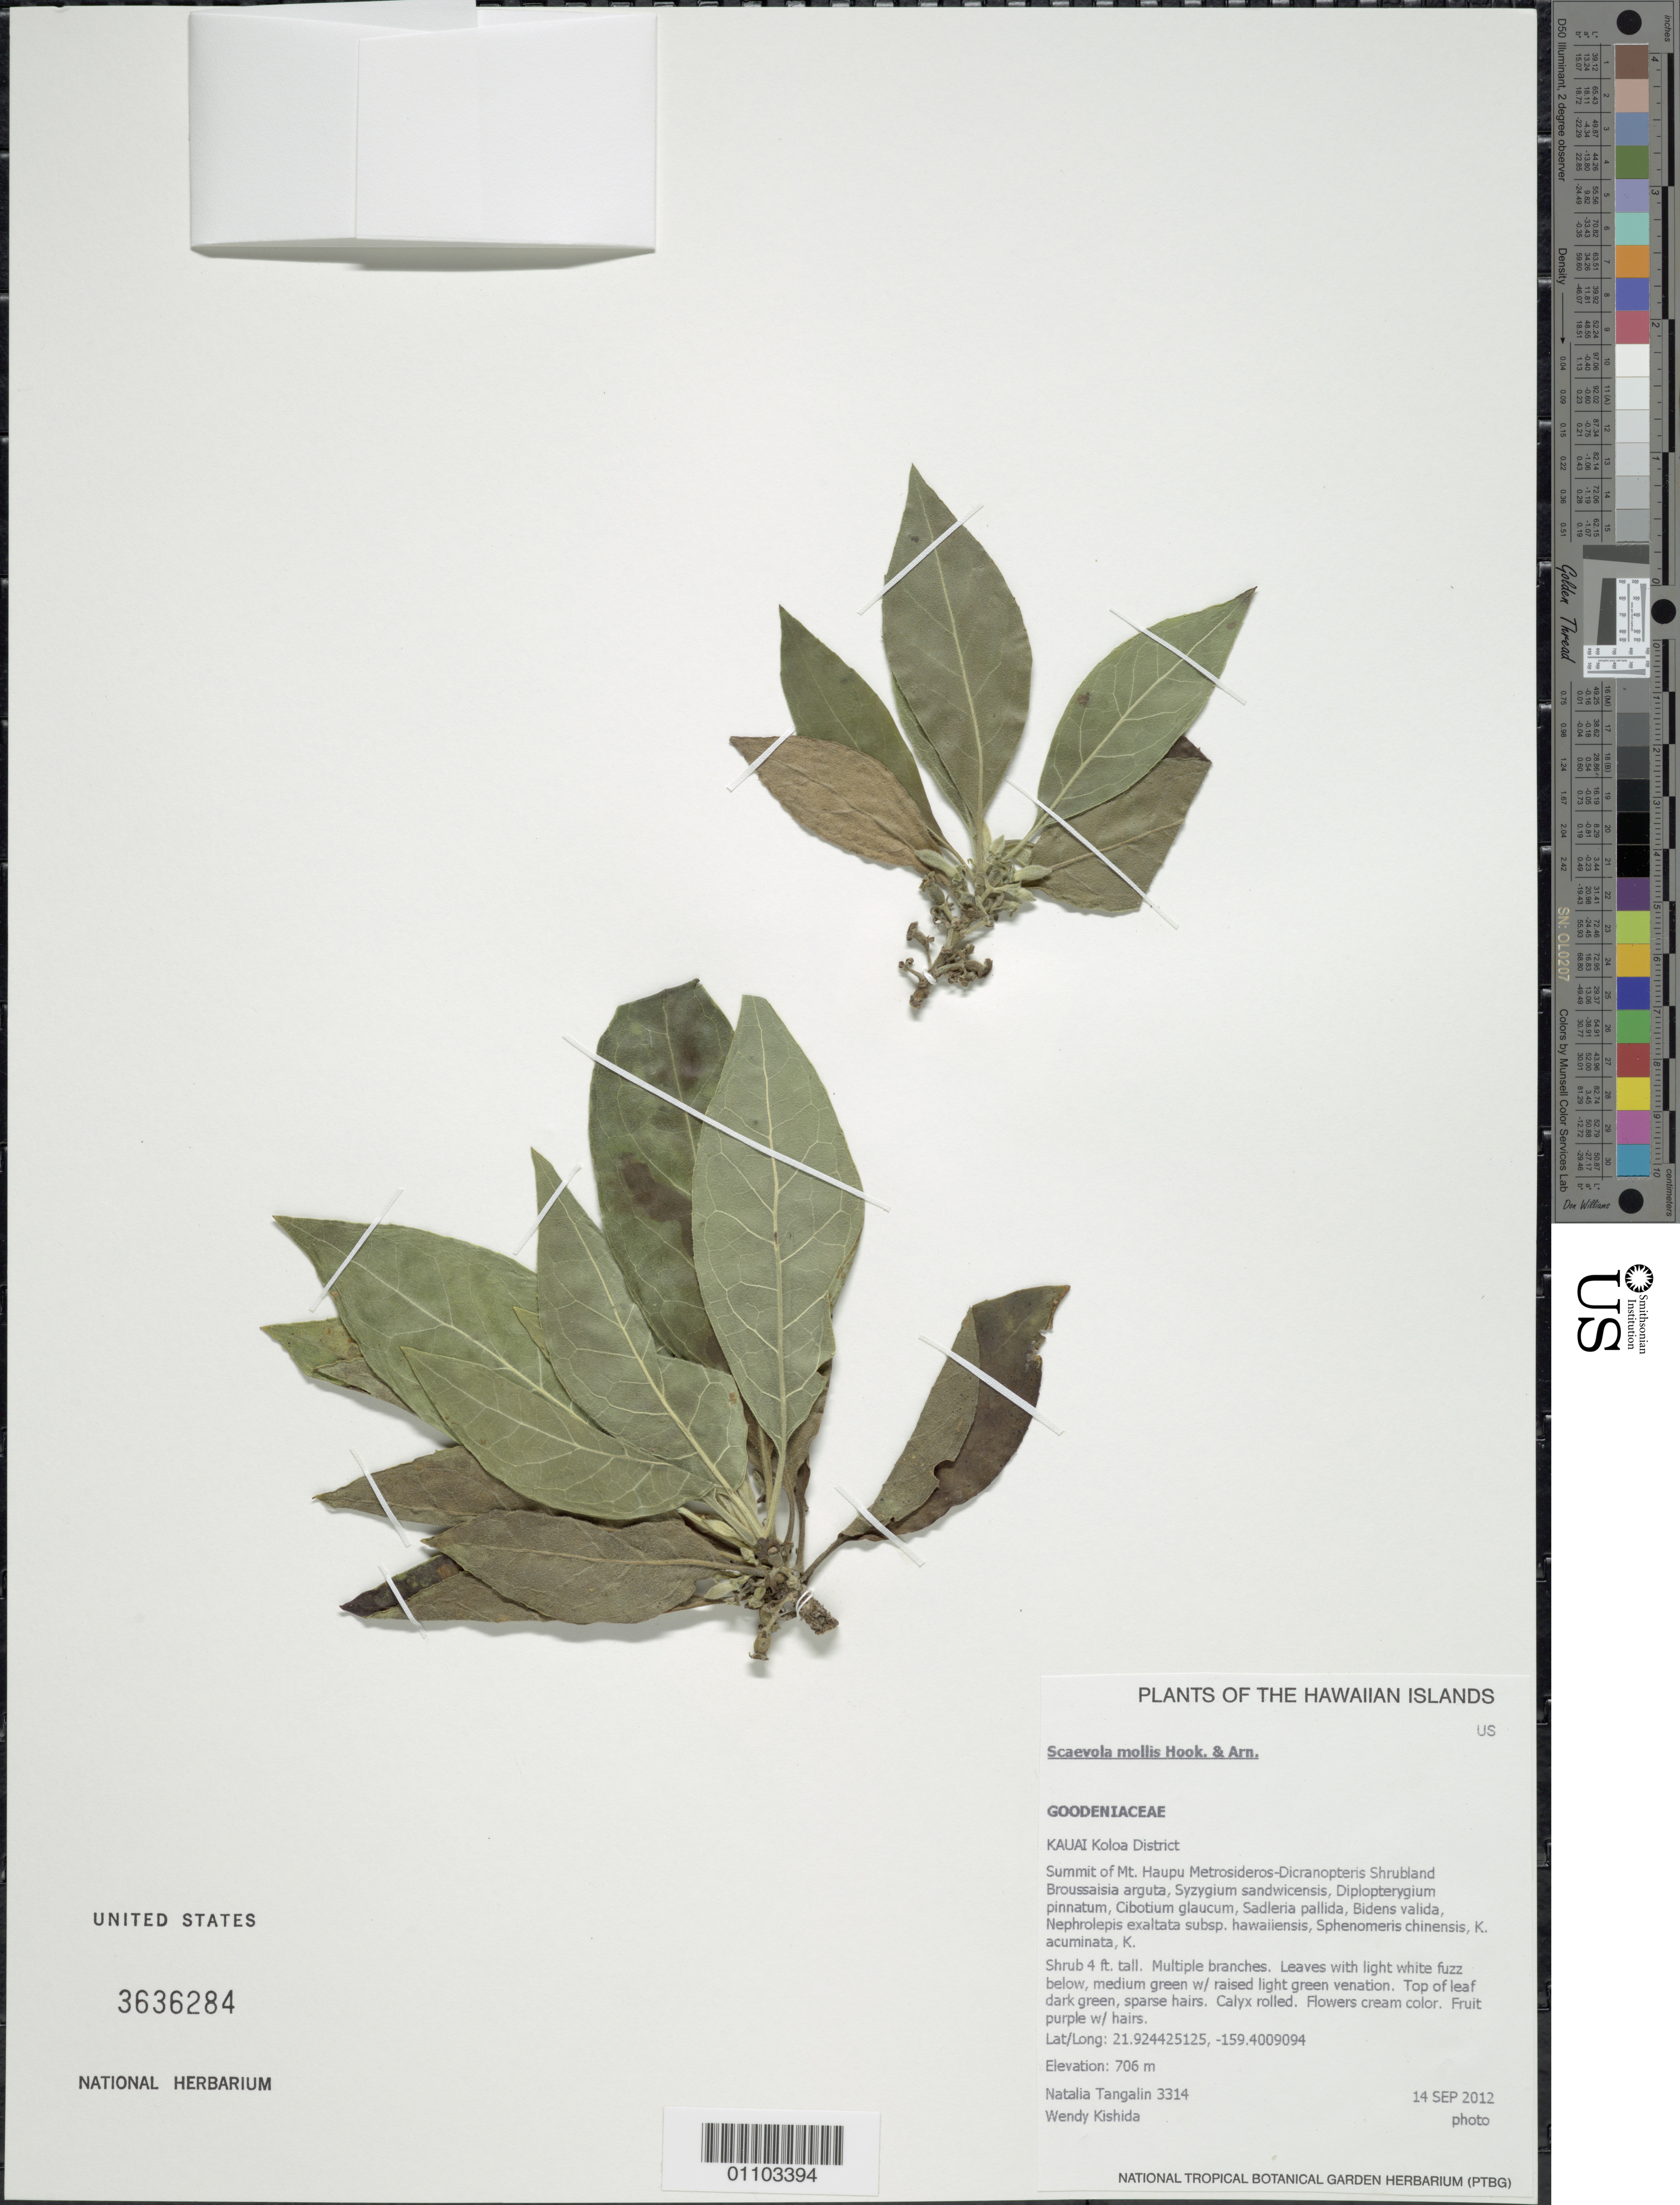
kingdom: Plantae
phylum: Tracheophyta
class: Magnoliopsida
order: Asterales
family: Goodeniaceae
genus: Scaevola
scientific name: Scaevola mollis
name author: Hook. & Arn.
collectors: N. Tangalin & W. Kishida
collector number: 3314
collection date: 2012-09-14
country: United States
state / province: Hawaii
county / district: Kauai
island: Kaua'i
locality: Koloa District, summit of Mt. Haupu.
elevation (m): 706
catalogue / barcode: US 3636284